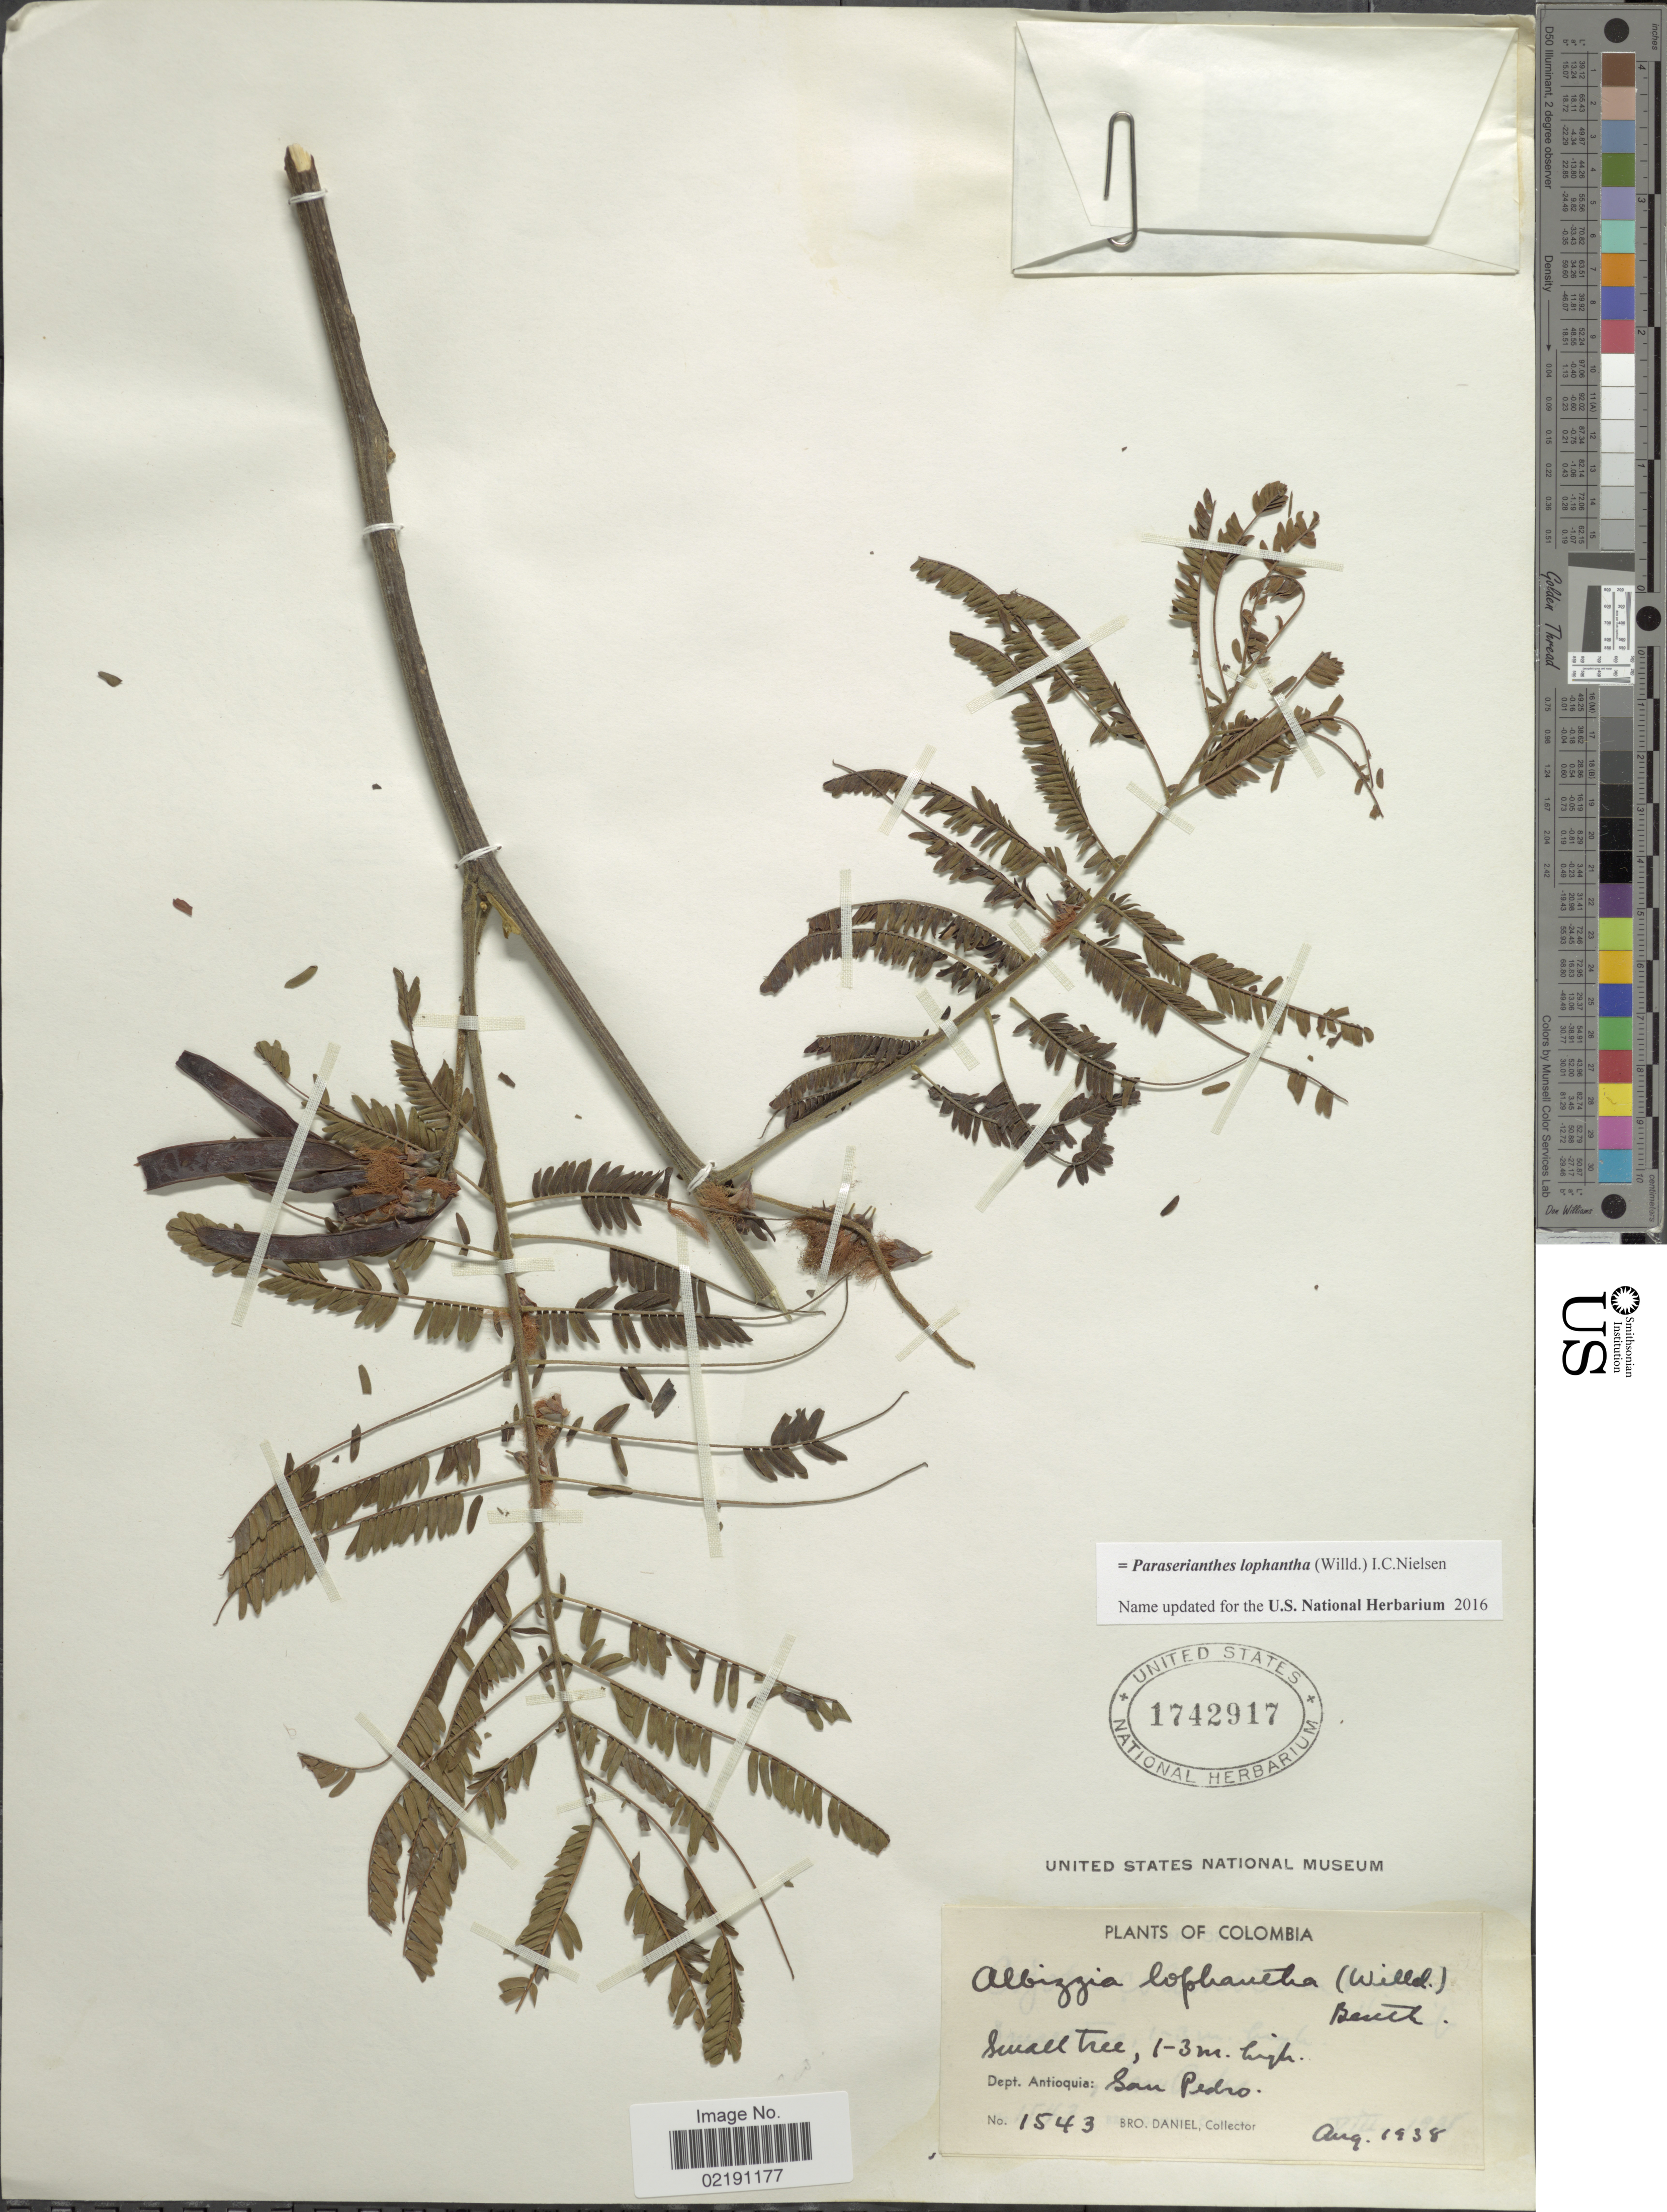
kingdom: Plantae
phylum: Tracheophyta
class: Magnoliopsida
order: Fabales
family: Fabaceae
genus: Paraserianthes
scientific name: Paraserianthes lophantha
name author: (Vent.) I.C. Nielsen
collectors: Bro. Daniel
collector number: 1543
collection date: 1938-08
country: Colombia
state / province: Antioquia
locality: Dept. Antioquia: San Pedro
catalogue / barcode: US 1742917